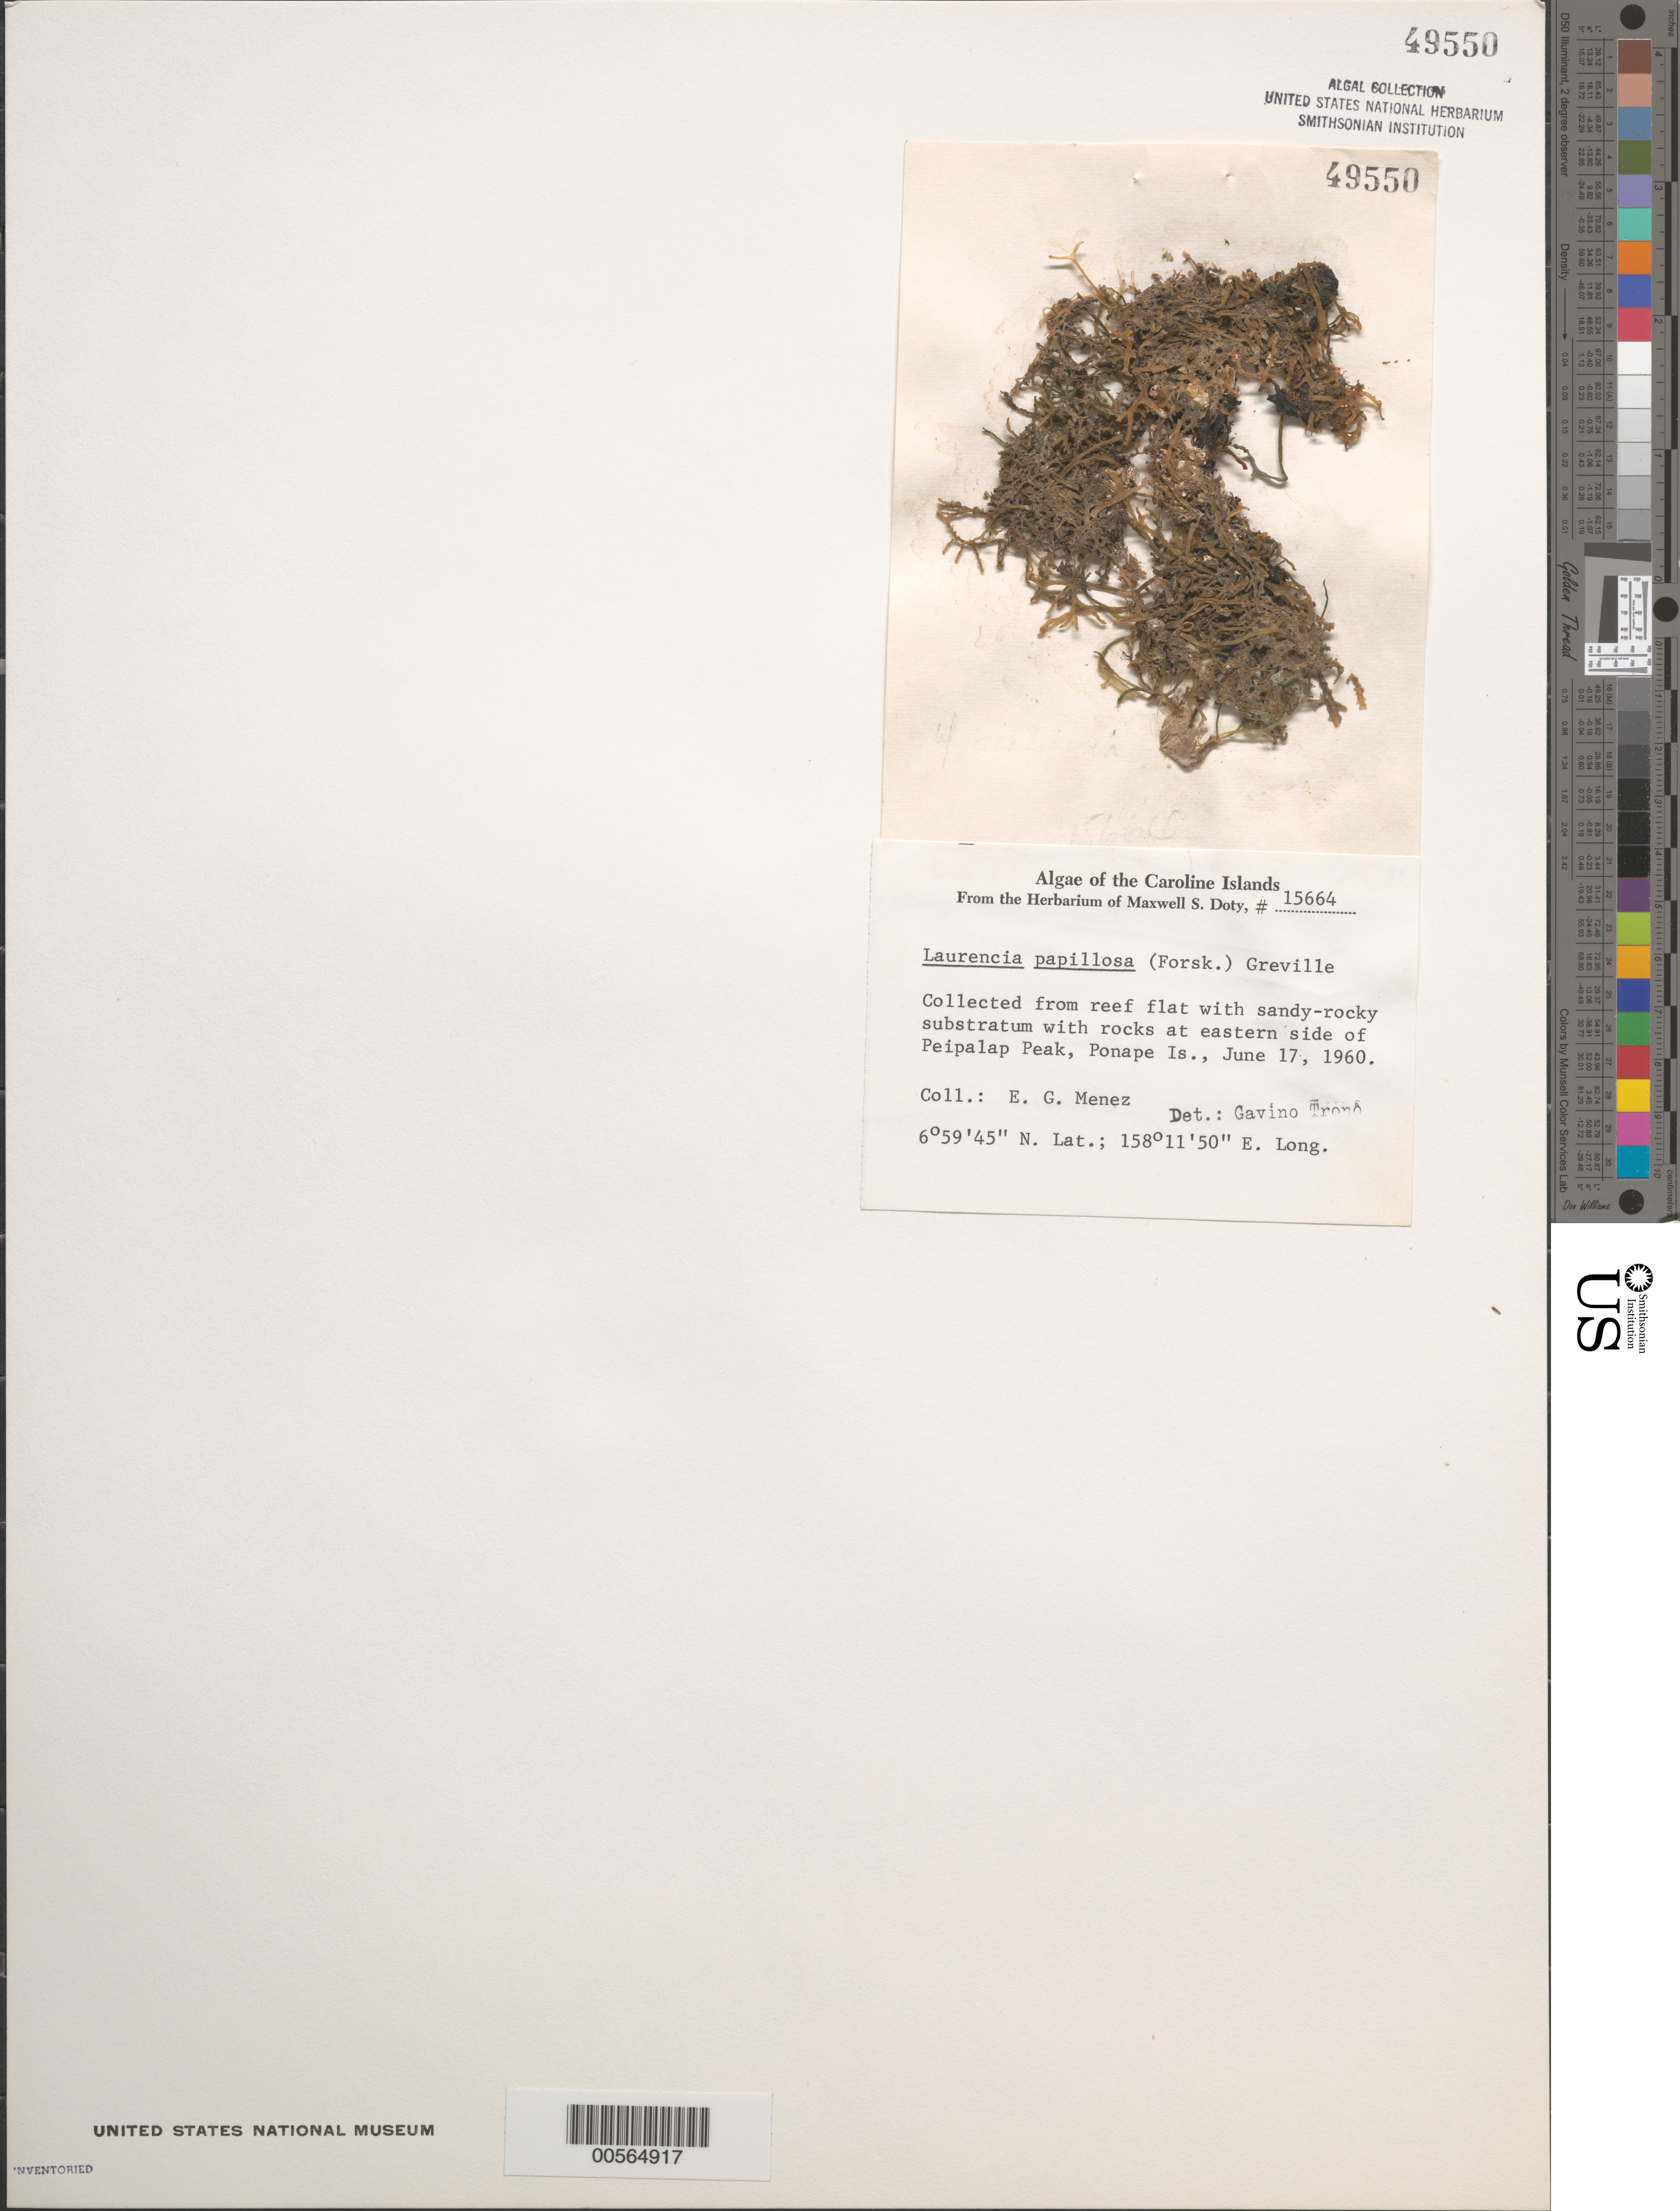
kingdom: Plantae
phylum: Rhodophyta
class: Florideophyceae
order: Ceramiales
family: Rhodomelaceae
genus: Palisada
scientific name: Palisada perforata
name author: (Bory) K.W. Nam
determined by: Algae name updating Project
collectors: Meñez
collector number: MSD 15664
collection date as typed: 17 Jun 1960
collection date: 1960-06-17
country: Micronesia, Federated States of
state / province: Pohnpei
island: Pohnpei [Ponape]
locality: Peipalap Peak, east side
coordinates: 6 59' 45" N, 158 11' 50" E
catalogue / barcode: US 49550